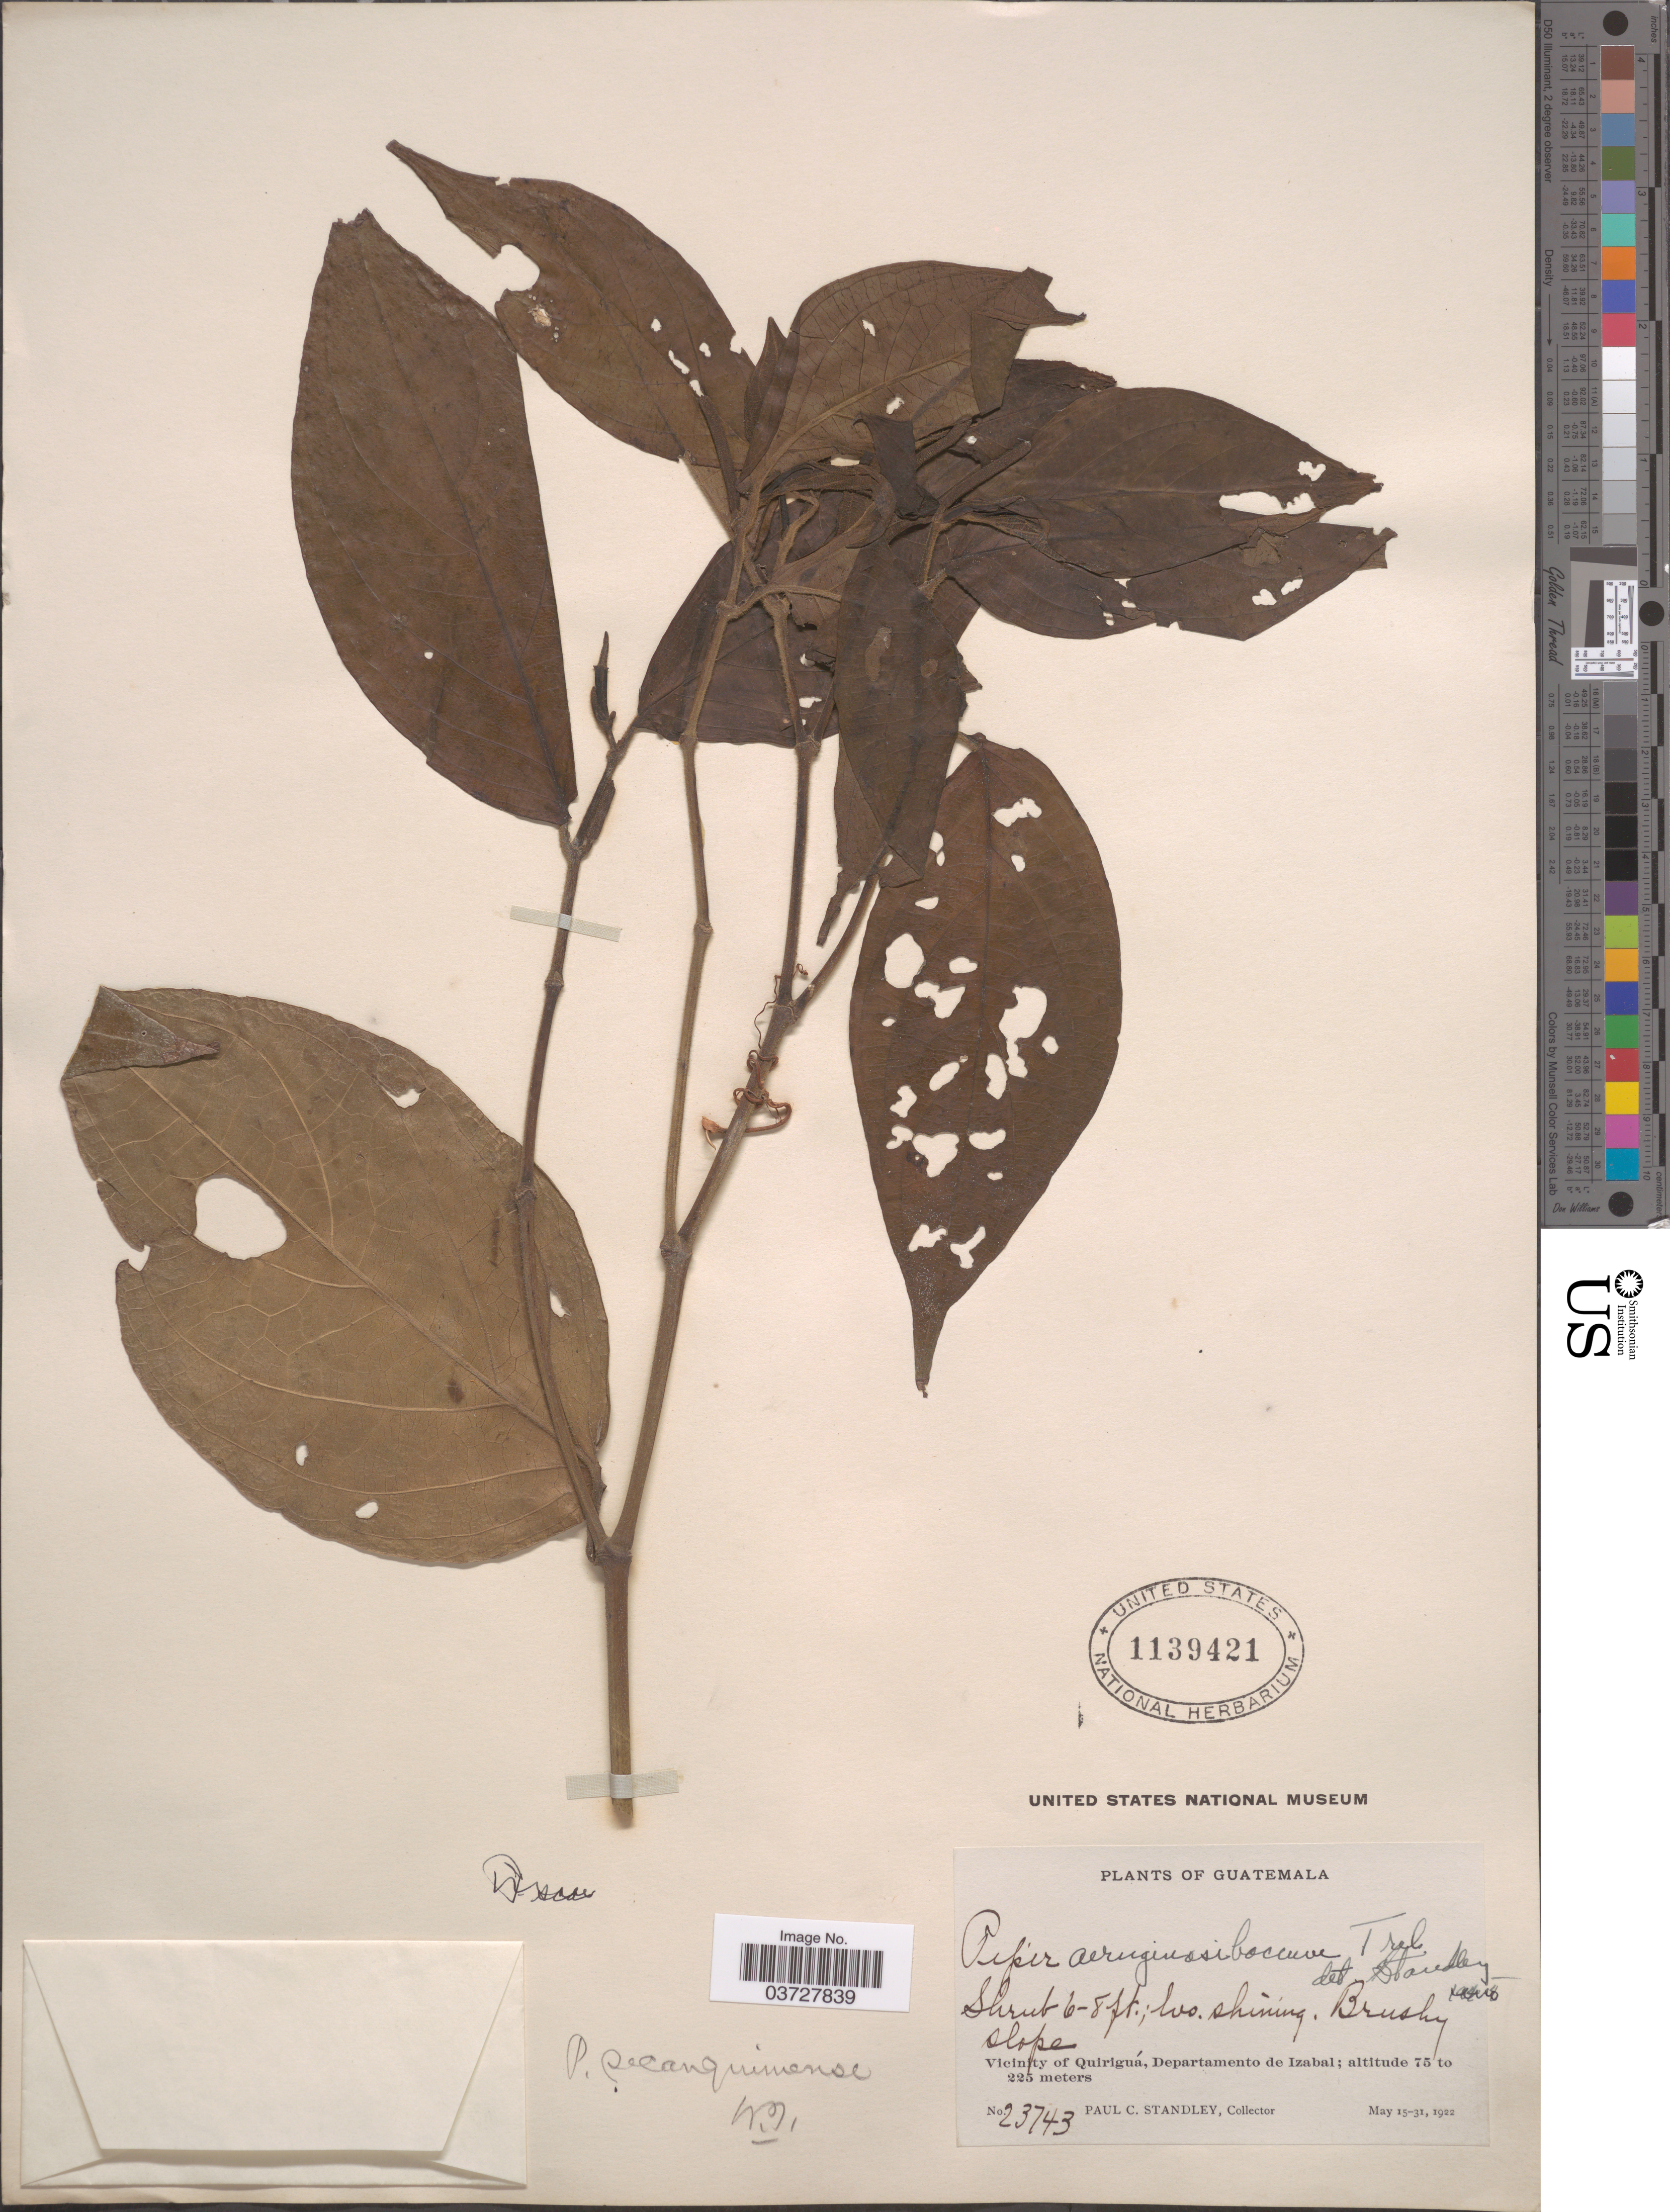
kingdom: Plantae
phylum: Tracheophyta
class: Magnoliopsida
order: Piperales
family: Piperaceae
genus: Piper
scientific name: Piper scabrum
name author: Sw.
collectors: P. C. Standley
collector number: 23743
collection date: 1922-05-15/1922-05-31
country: Guatemala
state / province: Izabal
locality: Vicinity of Quiriguá, Departamento de Izabal.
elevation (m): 75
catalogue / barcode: US 1139421